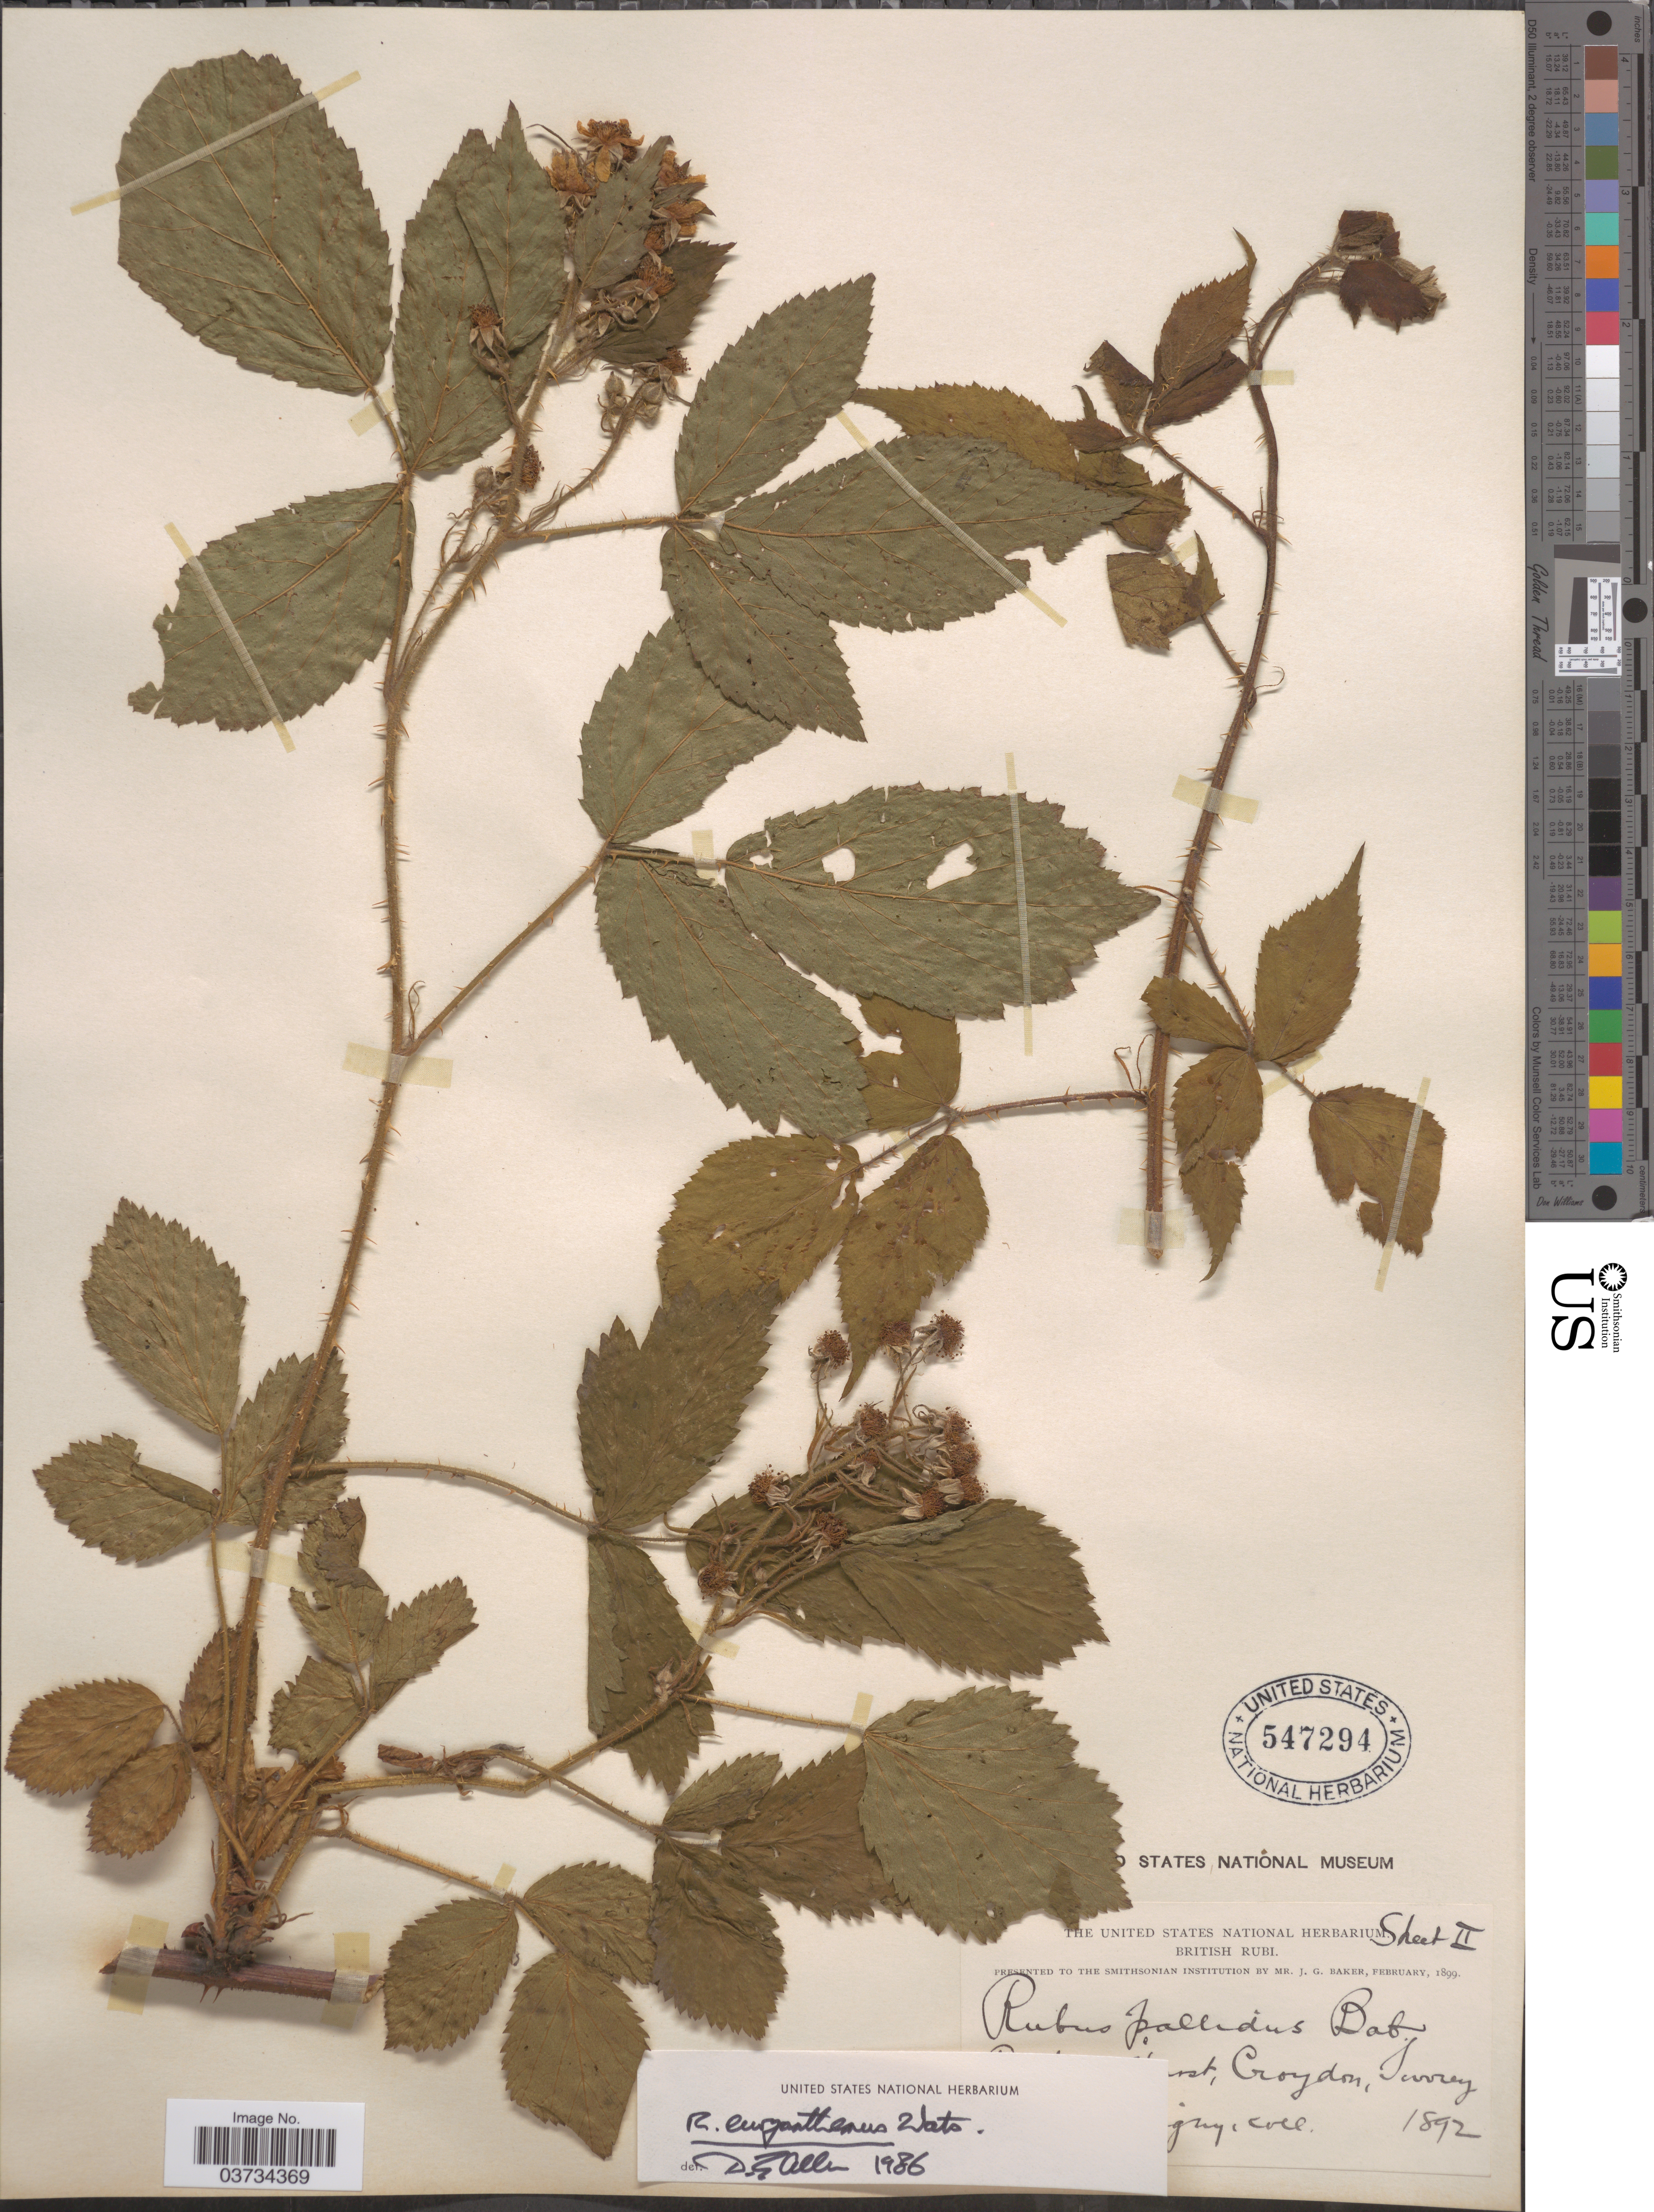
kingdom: Plantae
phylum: Tracheophyta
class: Magnoliopsida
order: Rosales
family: Rosaceae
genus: Rubus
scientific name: Rubus euryanthemus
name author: W.C.R. Watson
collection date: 1892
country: United Kingdom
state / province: England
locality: [illegible text]rst, Croydon, Surrey.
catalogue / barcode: US 547294